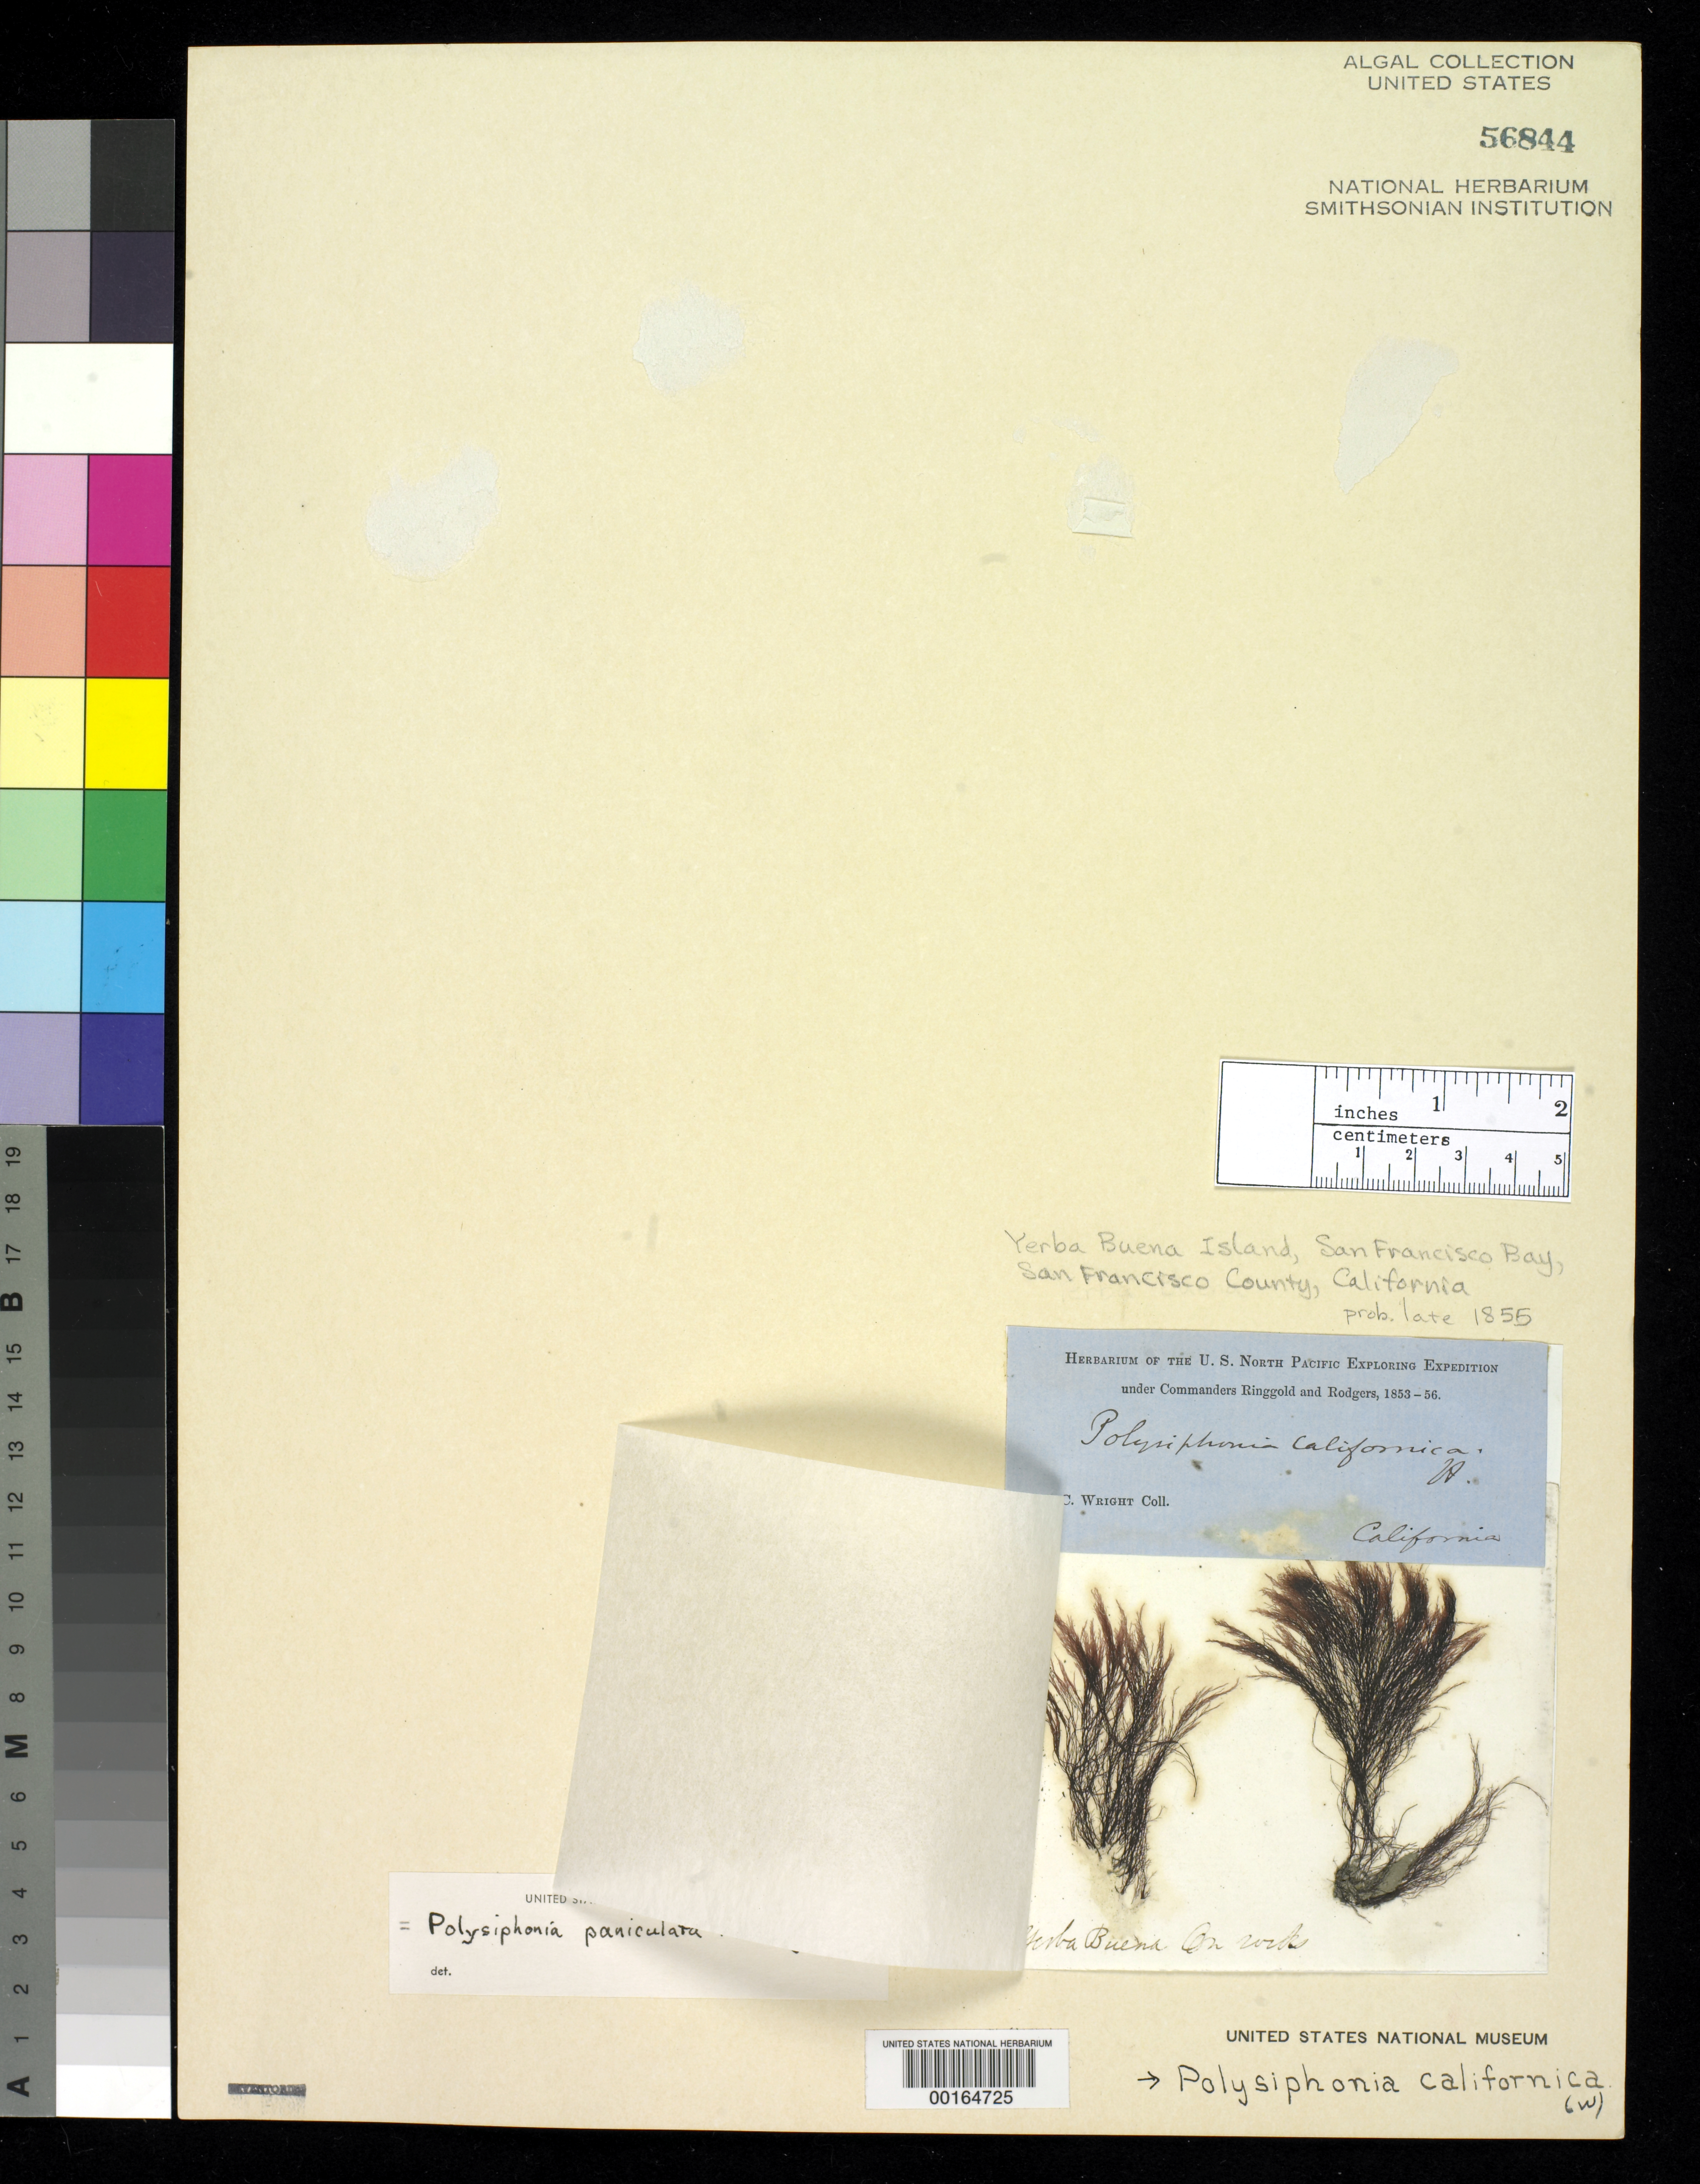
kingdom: Plantae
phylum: Rhodophyta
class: Florideophyceae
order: Ceramiales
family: Rhodomelaceae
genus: Polysiphonia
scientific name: Polysiphonia californica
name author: Harv.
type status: Isotype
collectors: C. Wright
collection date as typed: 1855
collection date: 1855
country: United States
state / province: California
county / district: San Francisco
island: Yerba Buena Island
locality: San Francisco Bay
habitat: On rock.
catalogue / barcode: US 56844